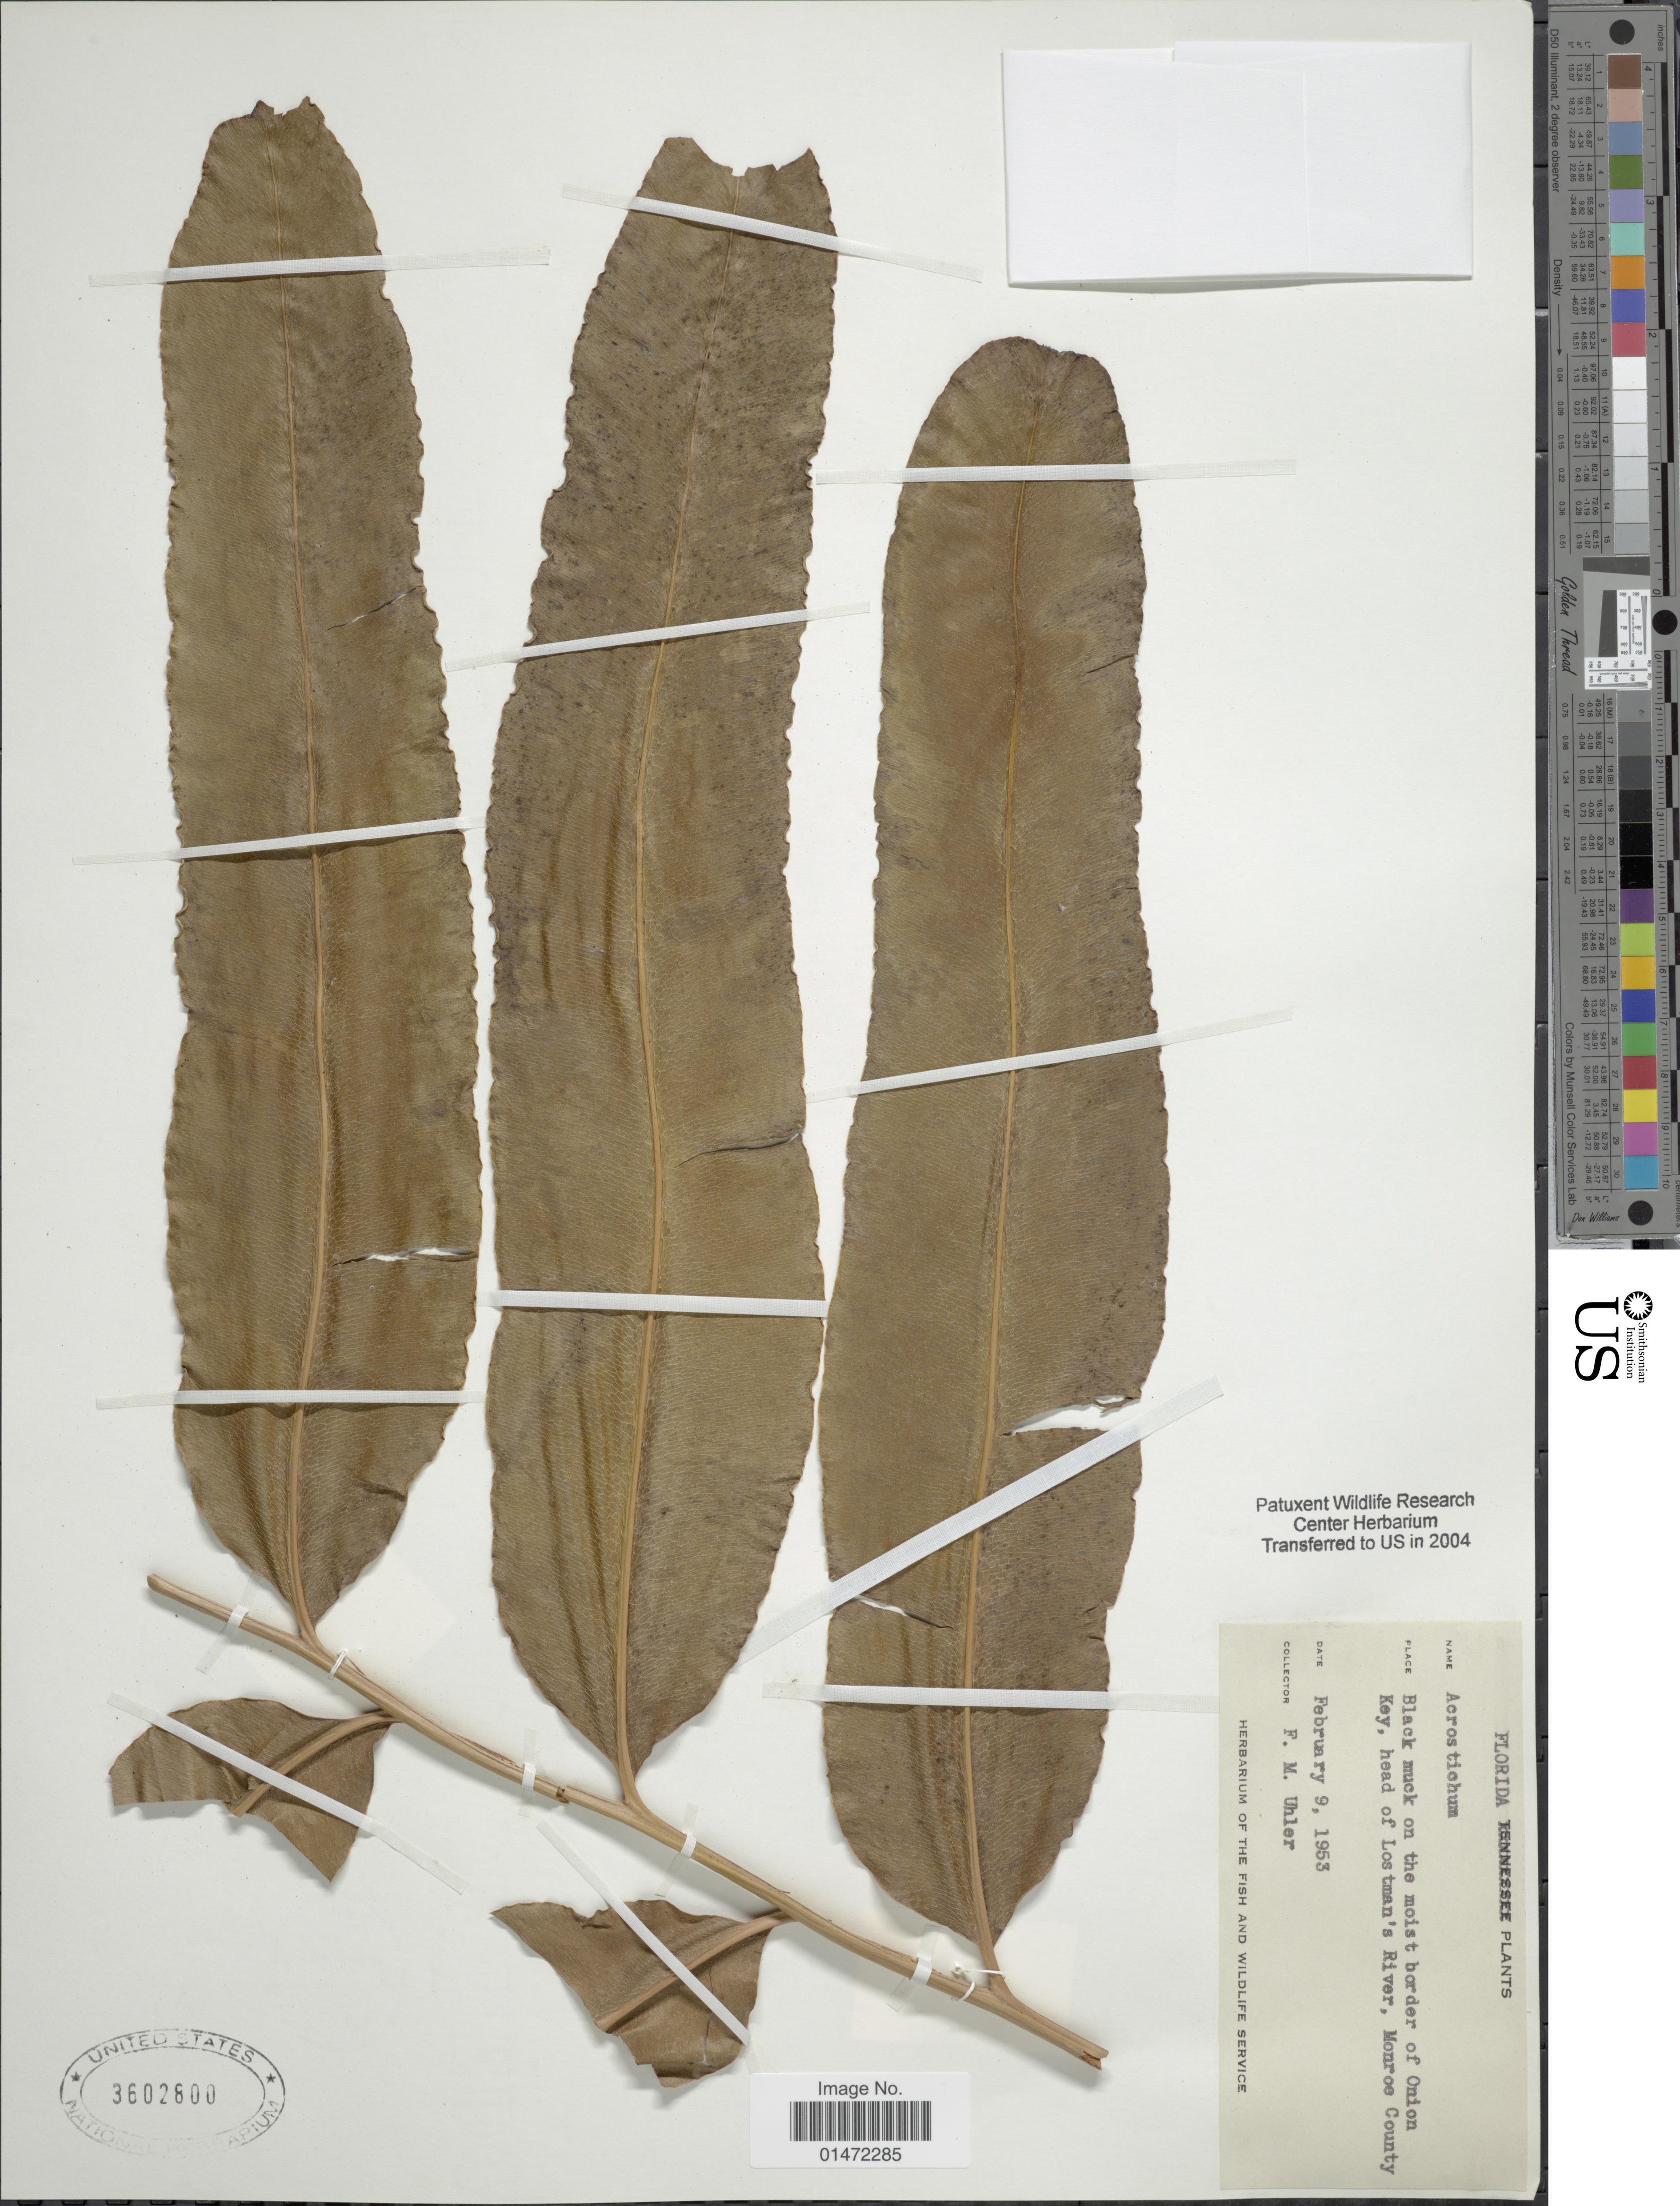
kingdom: Plantae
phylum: Tracheophyta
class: Polypodiopsida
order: Polypodiales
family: Pteridaceae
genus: Acrostichum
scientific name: Acrostichum danaeifolium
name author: Langsd. & Fisch.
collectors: F. M. Uhler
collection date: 1953-02-09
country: United States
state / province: Florida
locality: Black muck on the moist border of Onion Key, head of Lostman's River, Monroe County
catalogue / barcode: US 3602800